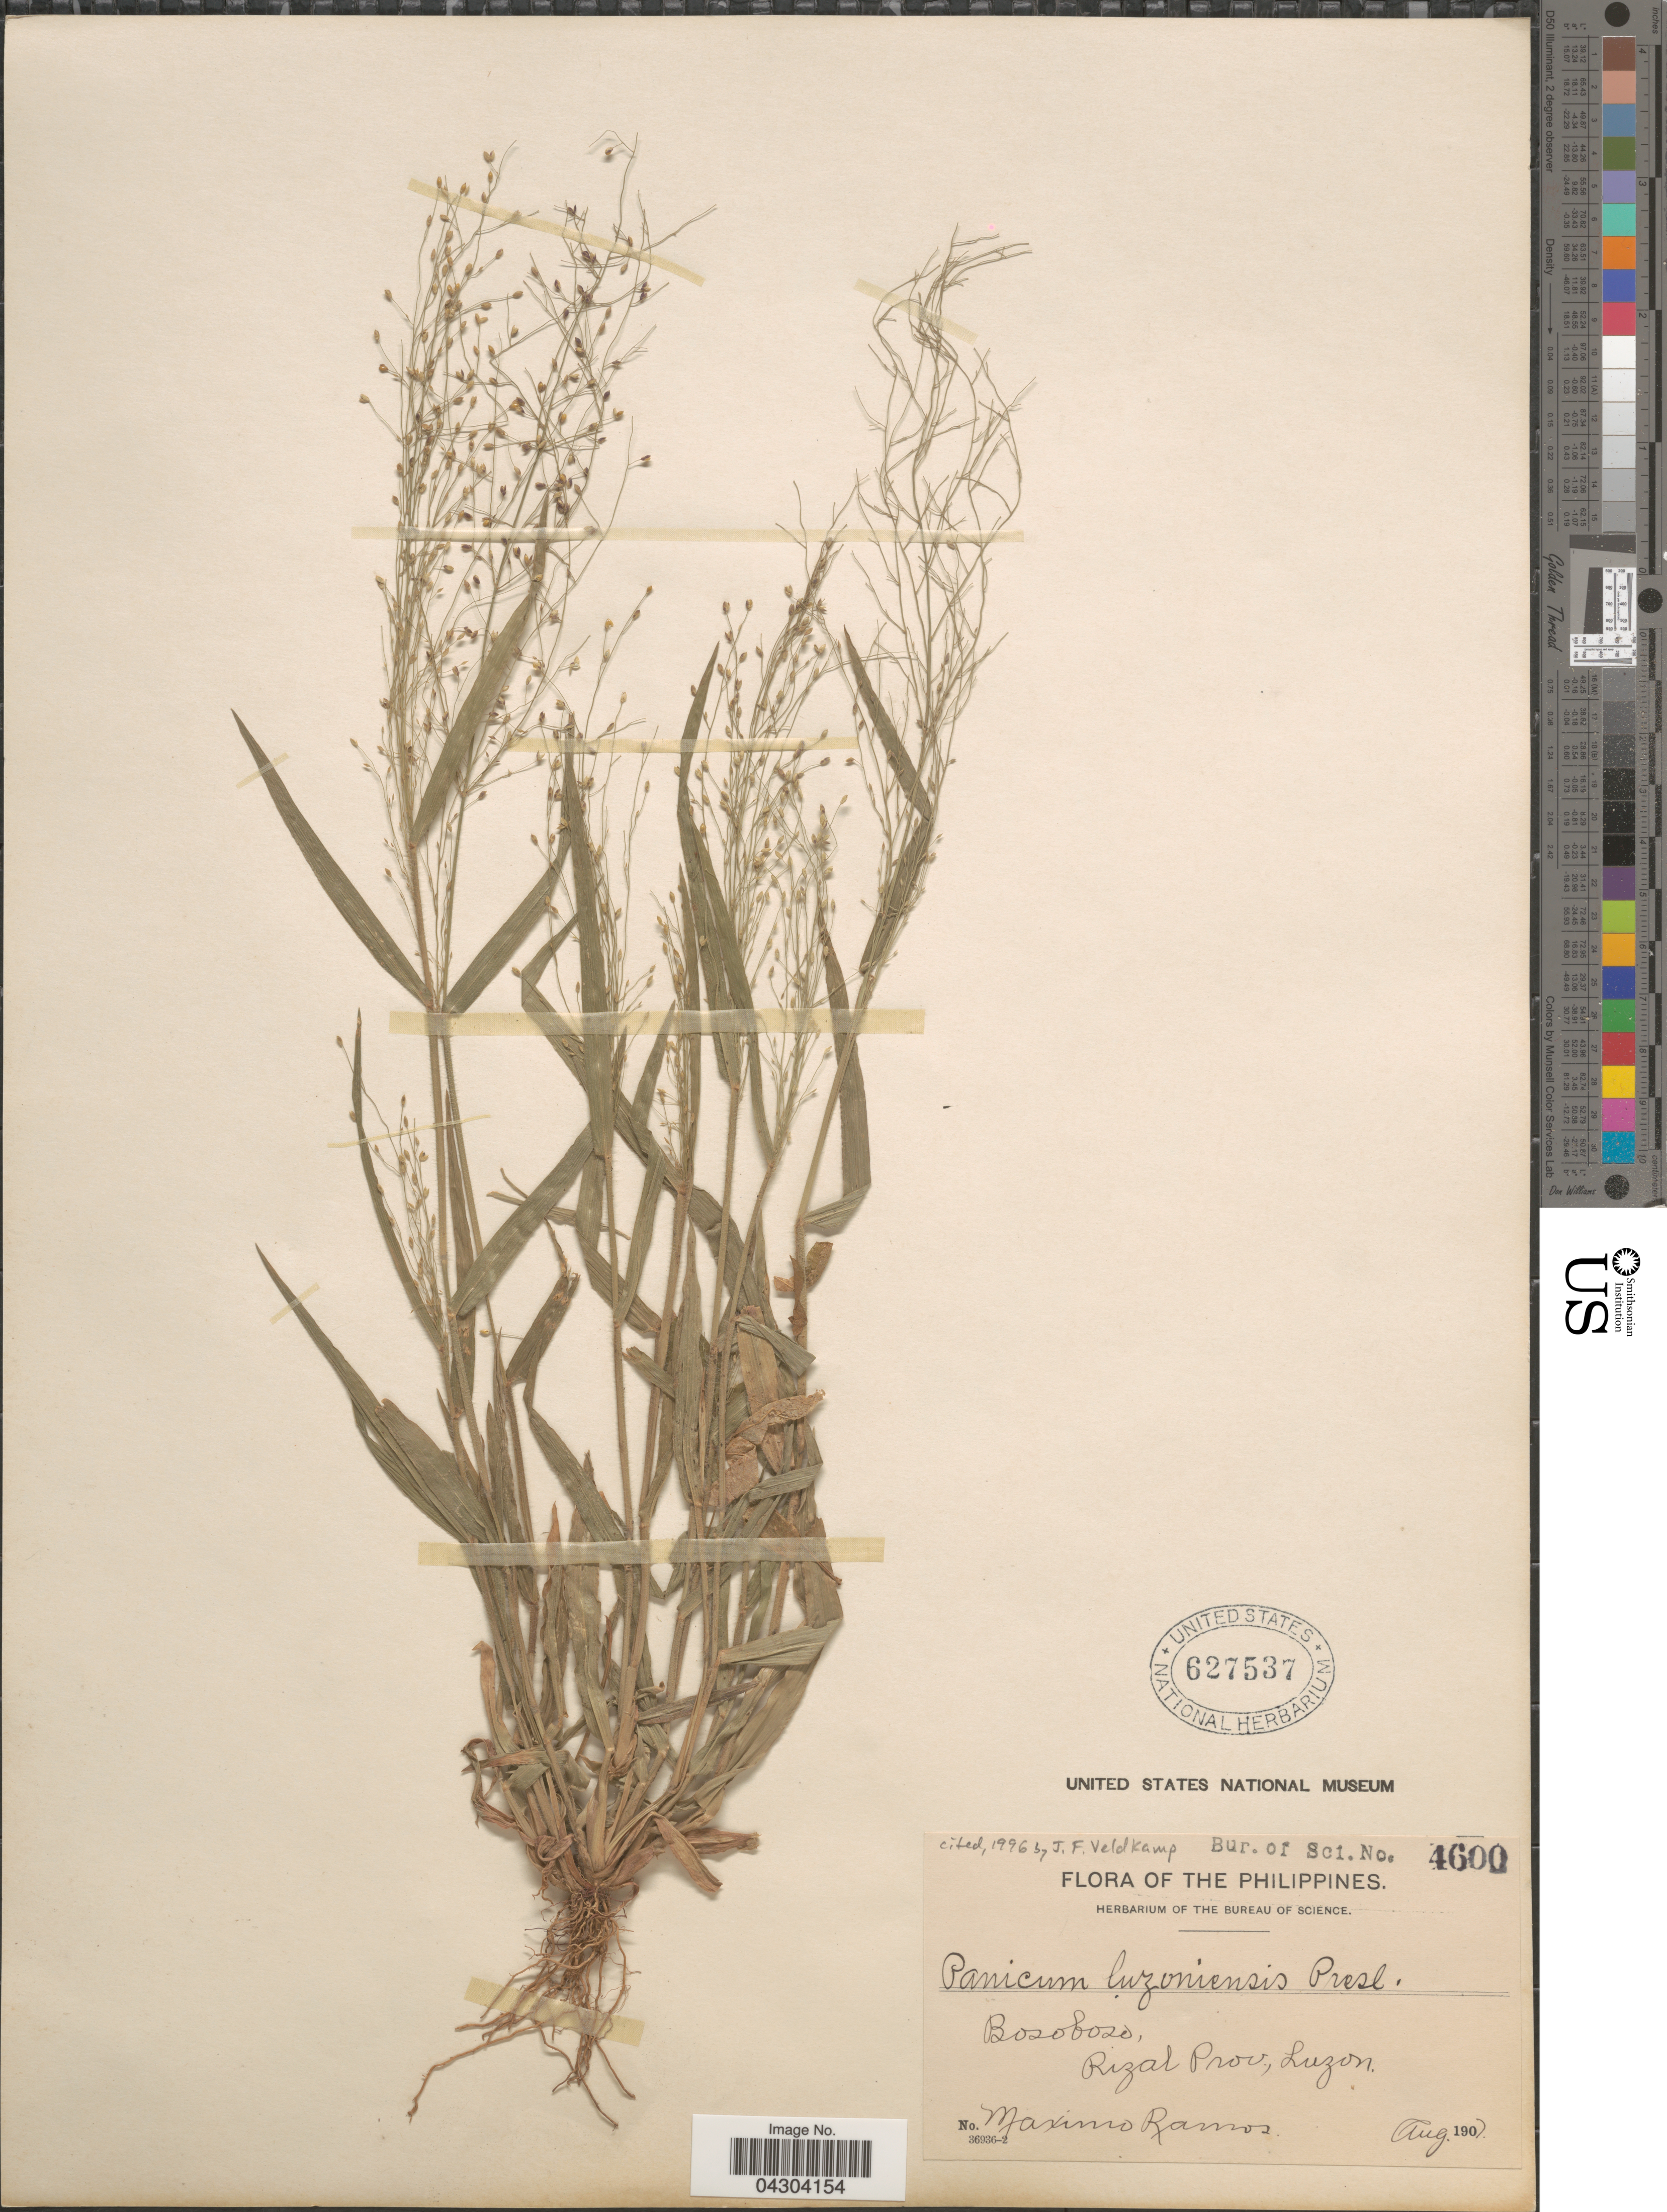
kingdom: Plantae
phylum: Tracheophyta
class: Liliopsida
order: Poales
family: Poaceae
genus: Panicum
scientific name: Panicum luzonense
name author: J. Presl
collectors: M. Ramos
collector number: Bur. of Sci. 4600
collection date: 1907-08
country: Philippines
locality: Bosoboso, Rizal Prov., Luzon.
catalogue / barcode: US 627537